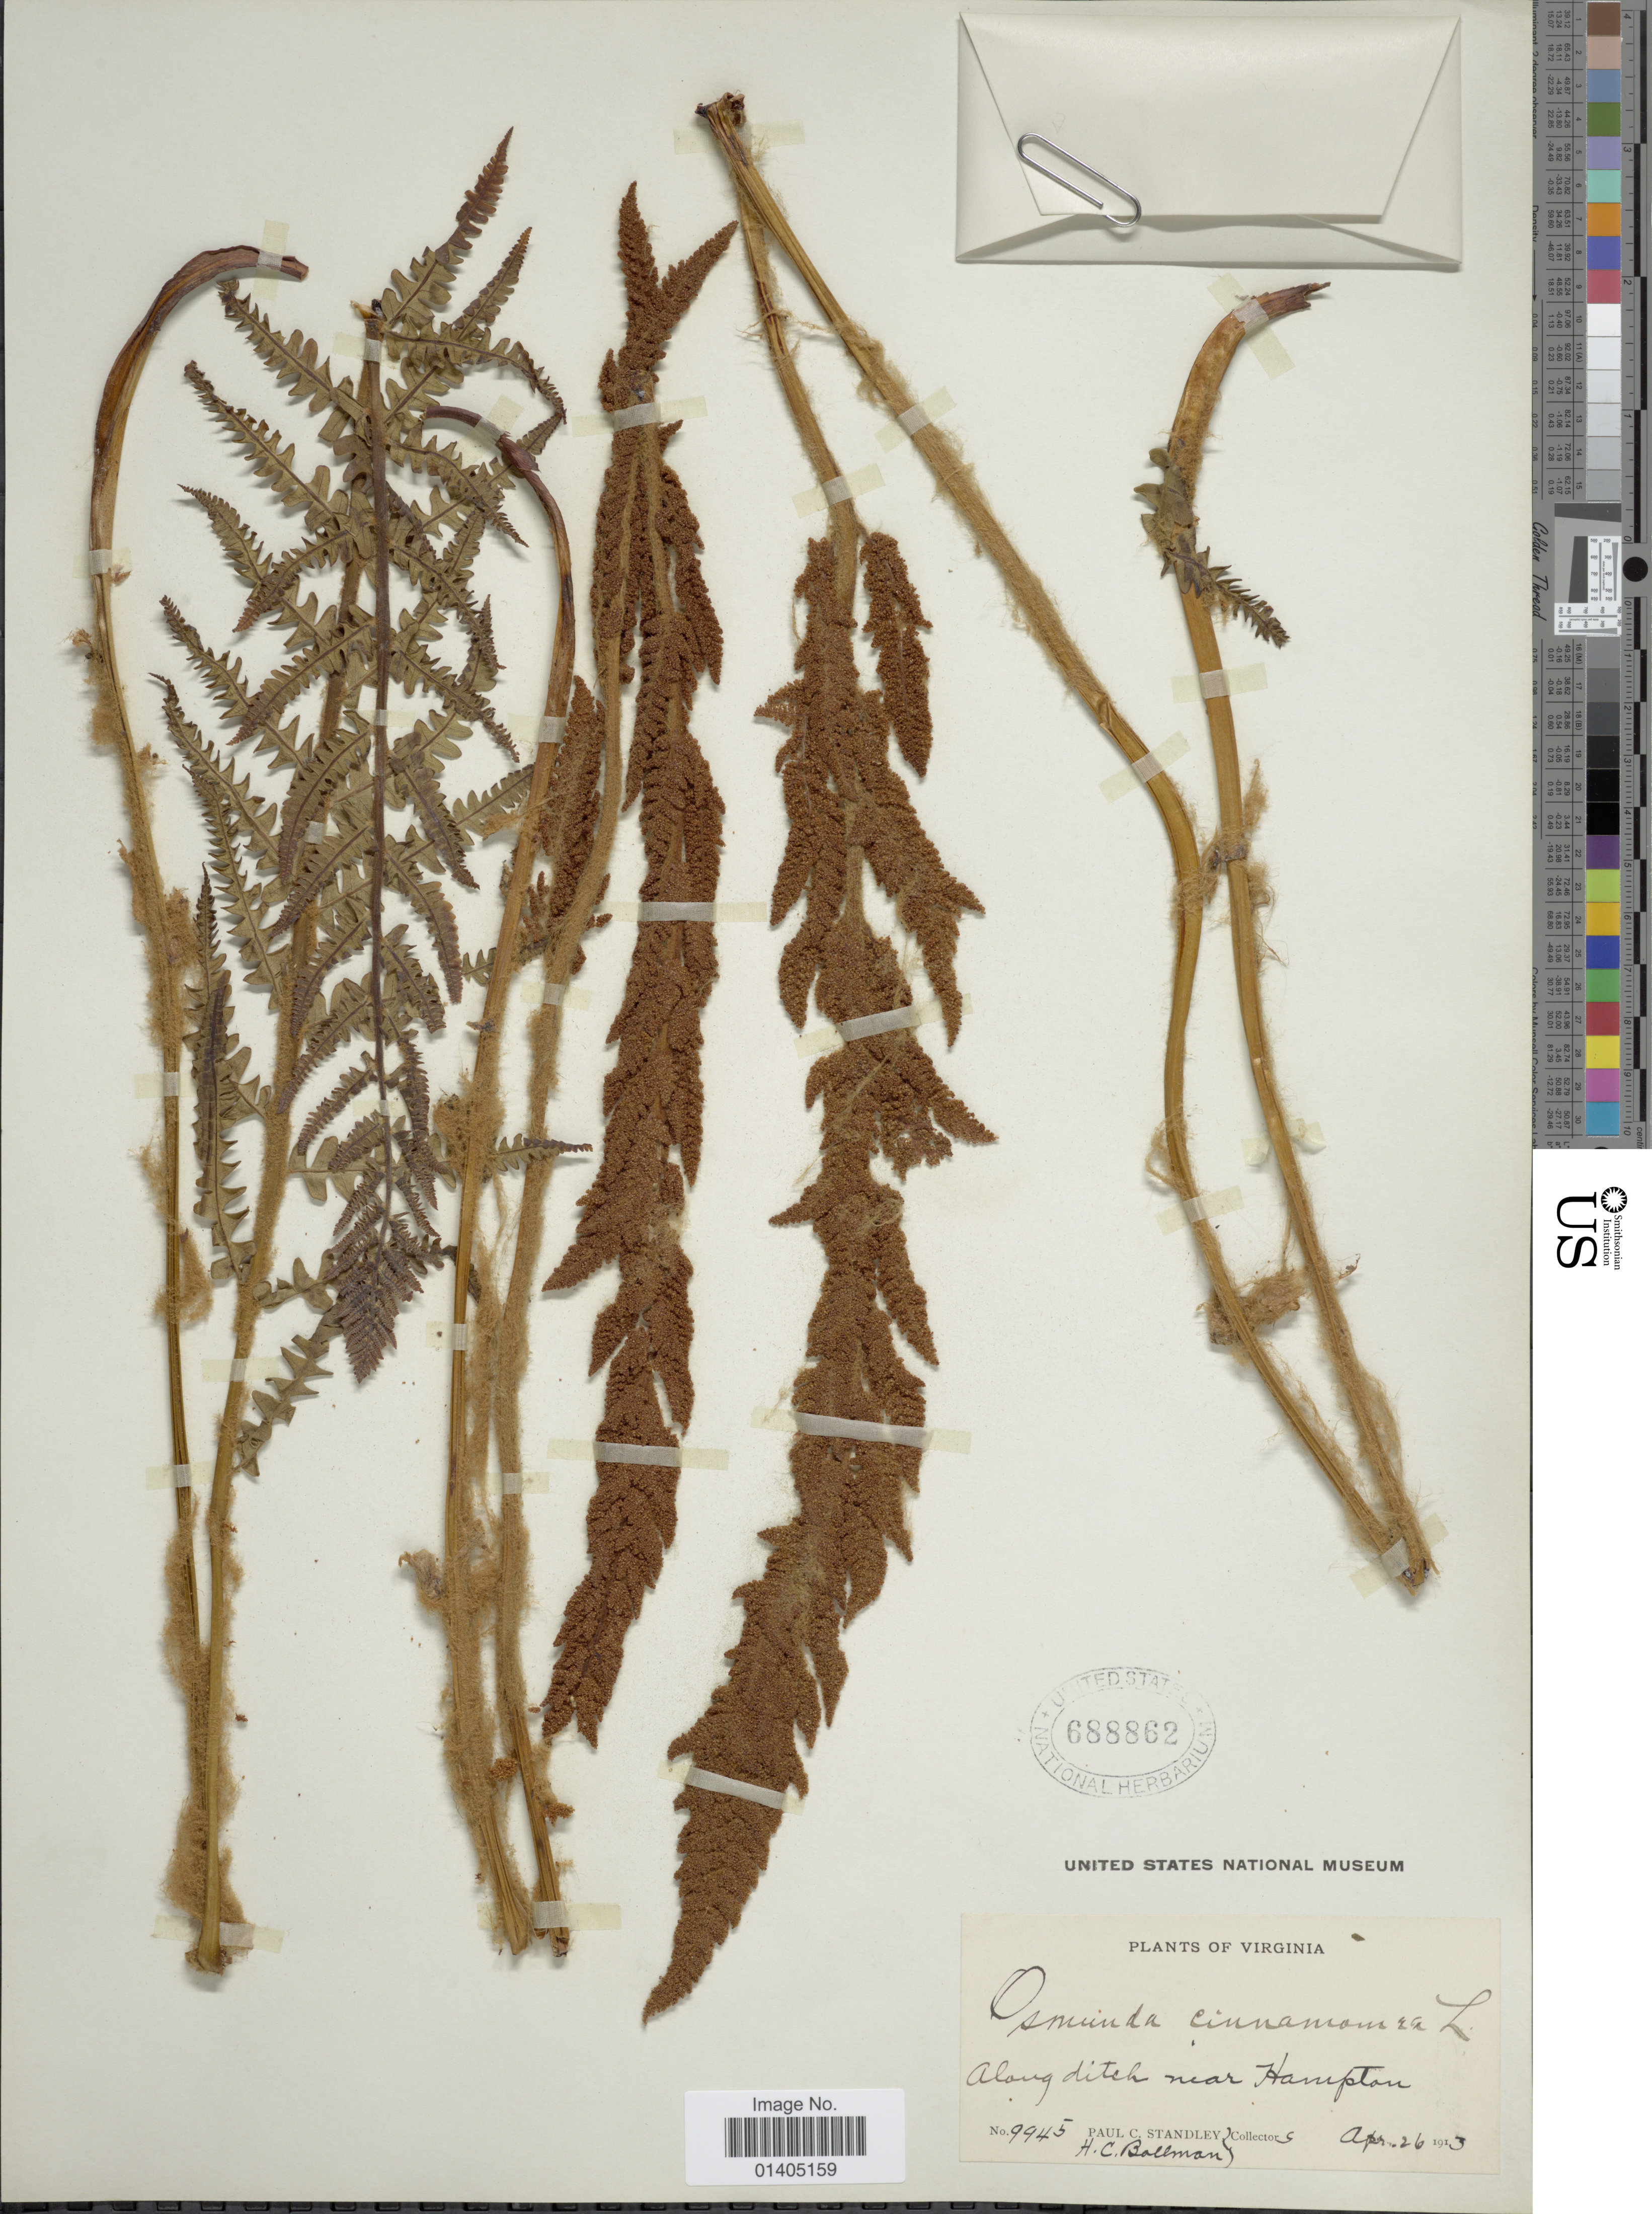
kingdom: Plantae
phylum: Tracheophyta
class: Polypodiopsida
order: Osmundales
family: Osmundaceae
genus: Osmundastrum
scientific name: Osmundastrum cinnamomeum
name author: (L.) C. Presl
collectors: P. C. Standley & H. C. Bollman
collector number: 9945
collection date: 1913-04-26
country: United States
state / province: Virginia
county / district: City of Hampton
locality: Along ditch near Hampton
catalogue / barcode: US 688862